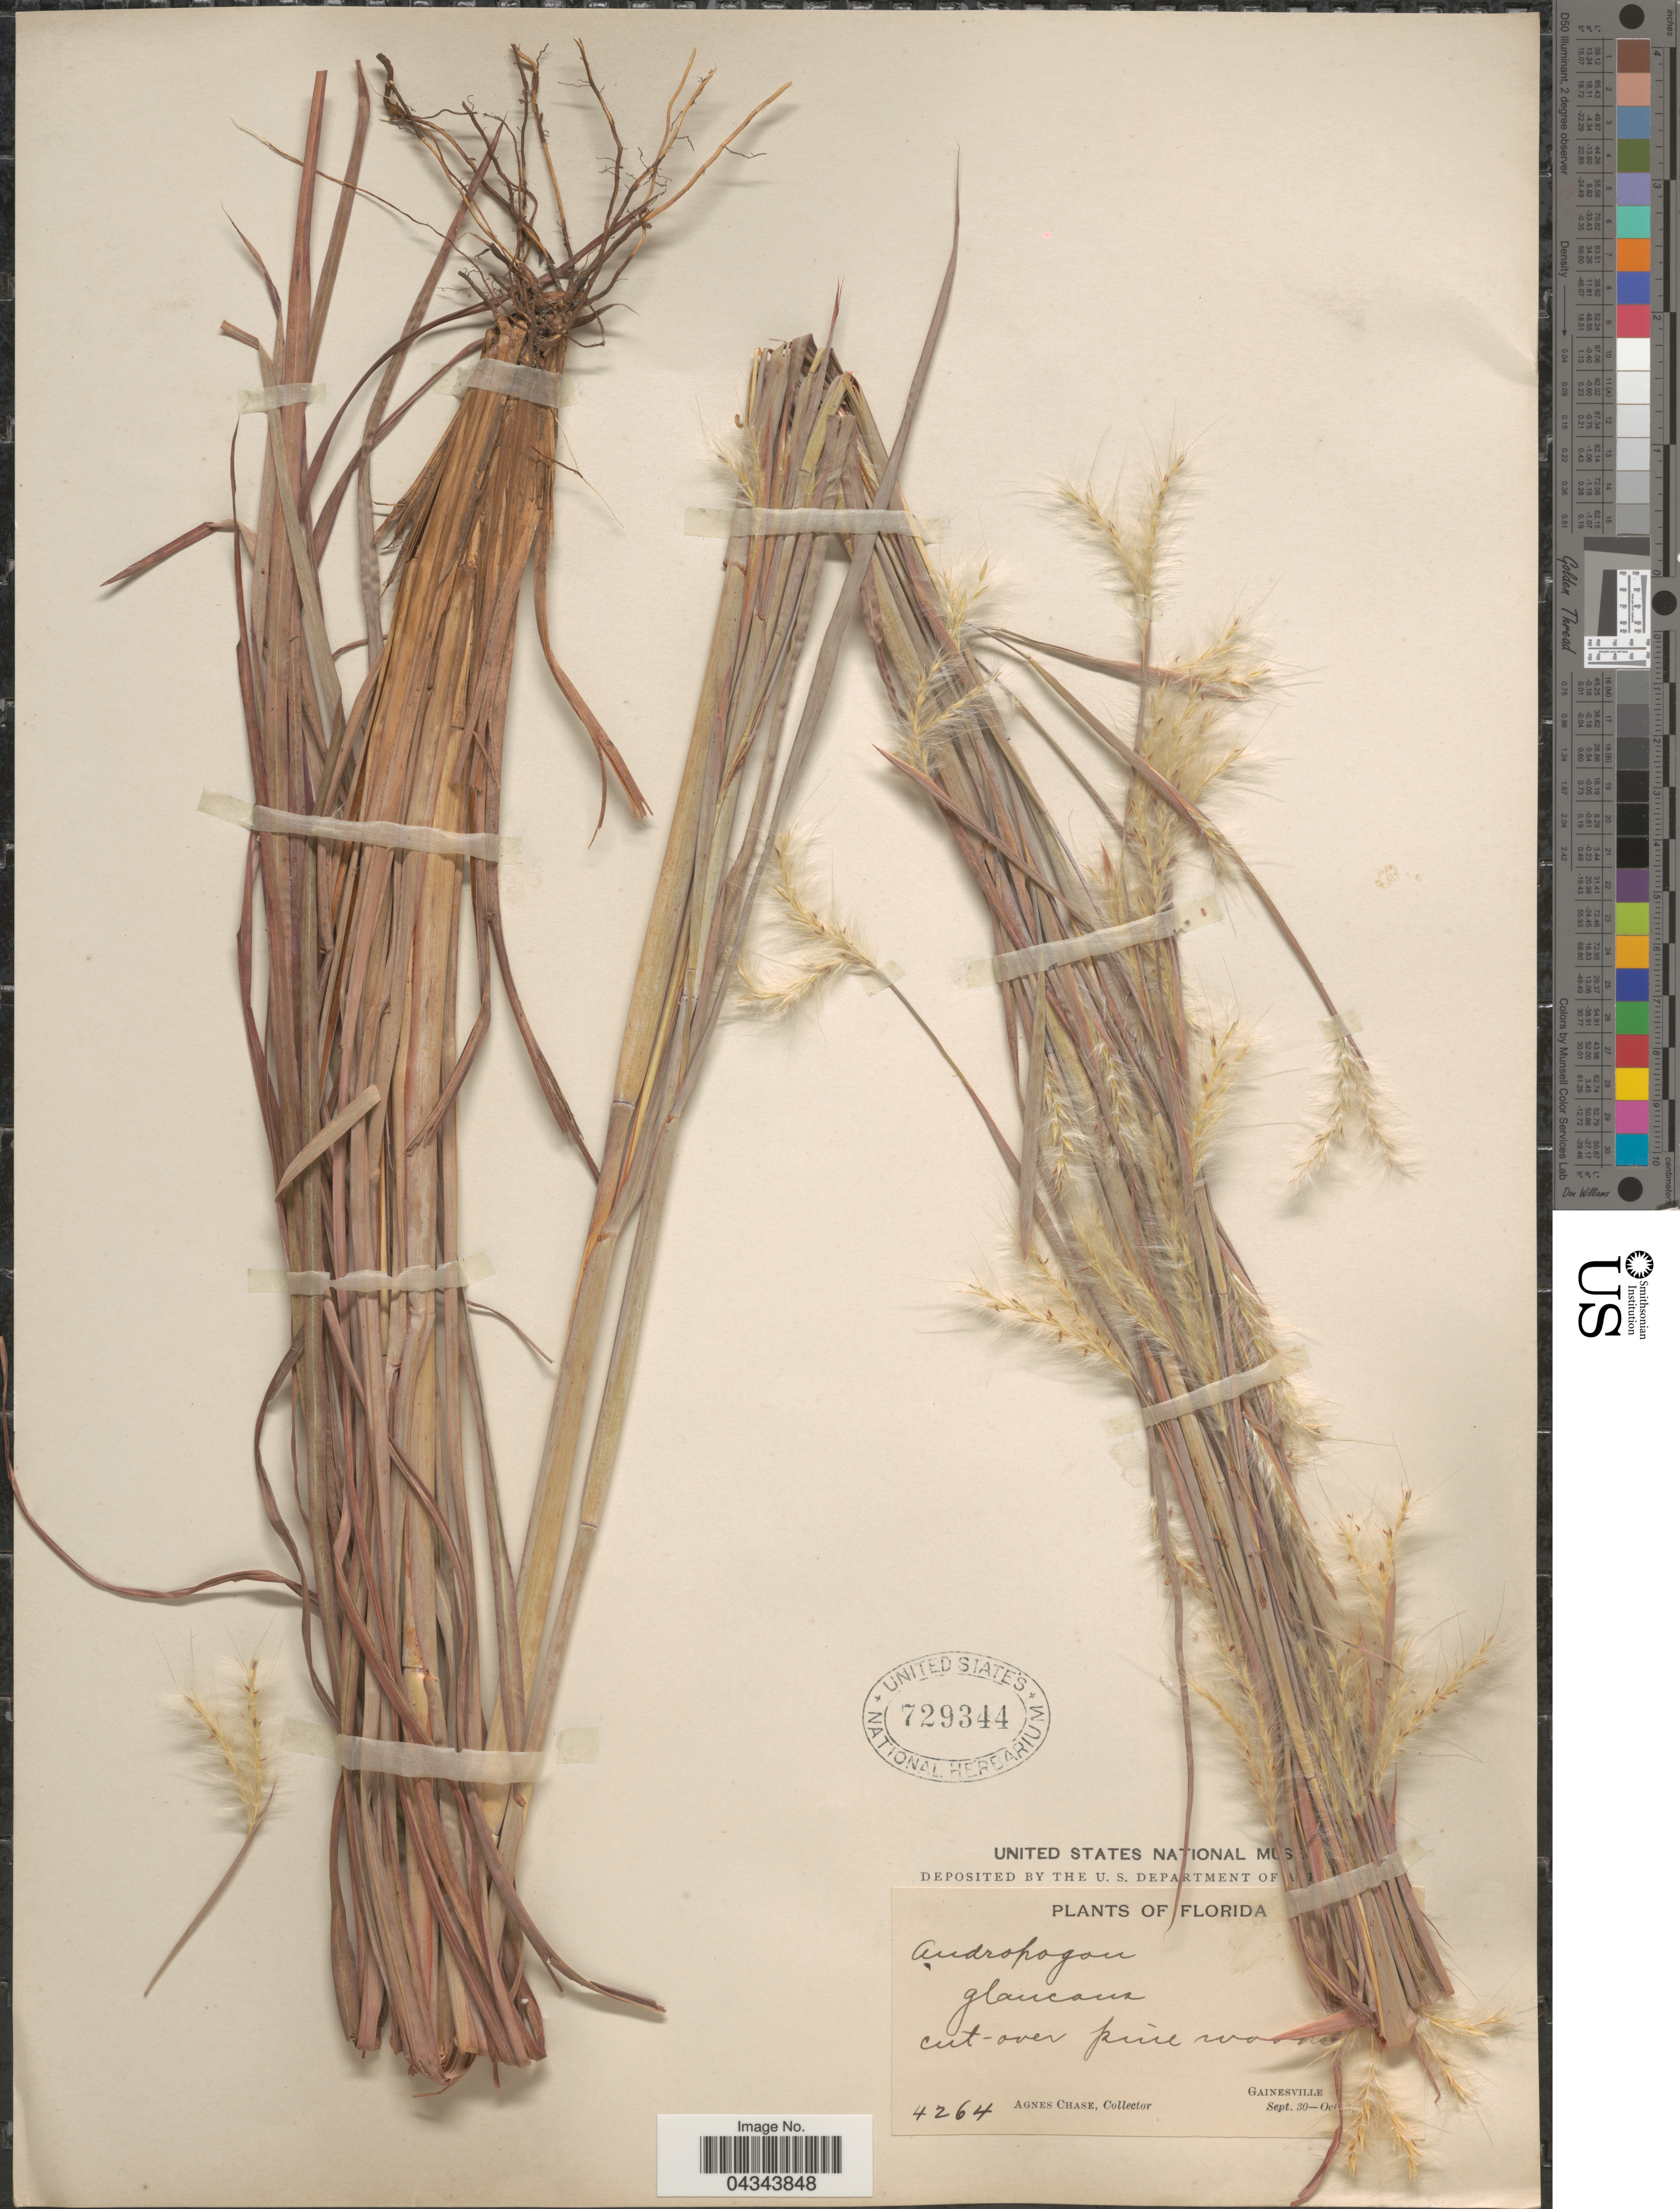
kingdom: Plantae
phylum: Tracheophyta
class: Liliopsida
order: Poales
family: Poaceae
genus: Andropogon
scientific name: Andropogon ternarius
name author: Michx.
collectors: A. Chase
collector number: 4264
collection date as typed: Sept. 30-Oct. !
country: United States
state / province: Florida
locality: Gainesville.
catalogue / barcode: US 729344